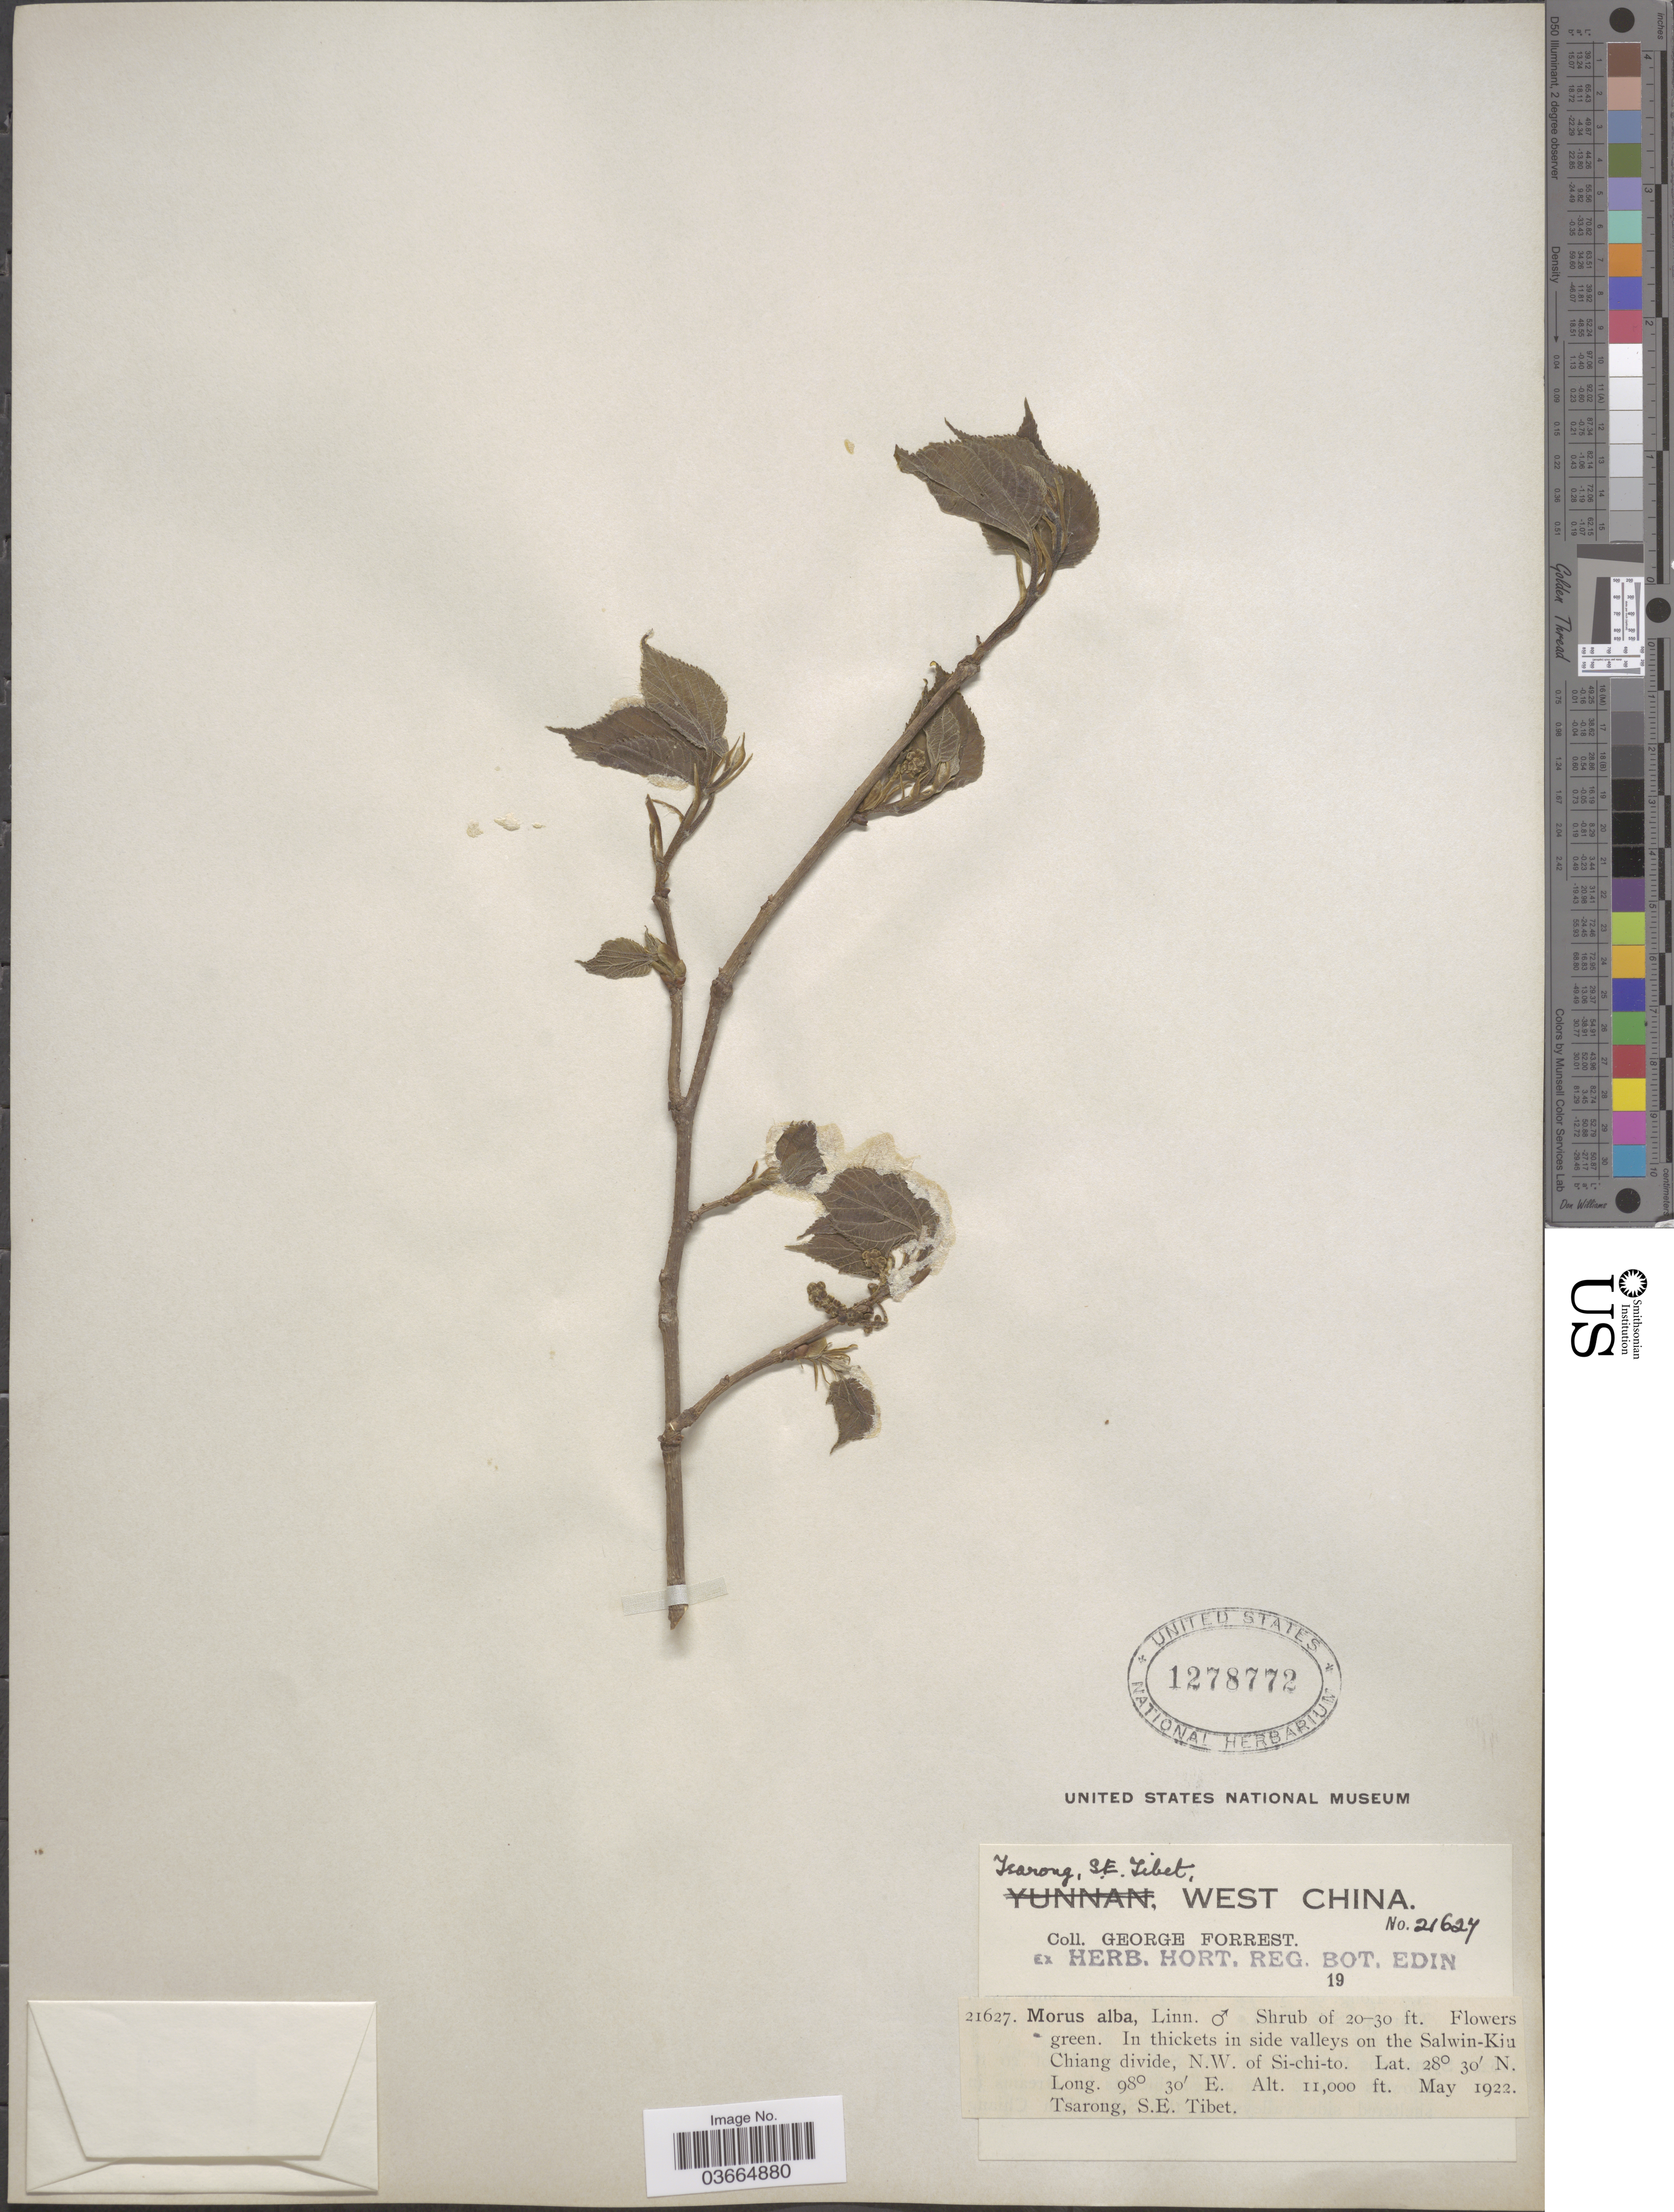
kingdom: Plantae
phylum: Tracheophyta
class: Magnoliopsida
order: Rosales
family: Moraceae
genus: Morus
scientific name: Morus alba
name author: L.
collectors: G. Forrest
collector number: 21627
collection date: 1922-05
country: China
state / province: Xizang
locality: Tsarong, S.E. Tibet, West China. In thickets in side valleys on the Salwin-Kiu Chiang divide, N.W. of Si-chi-to.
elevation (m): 3353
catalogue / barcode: US 1278772